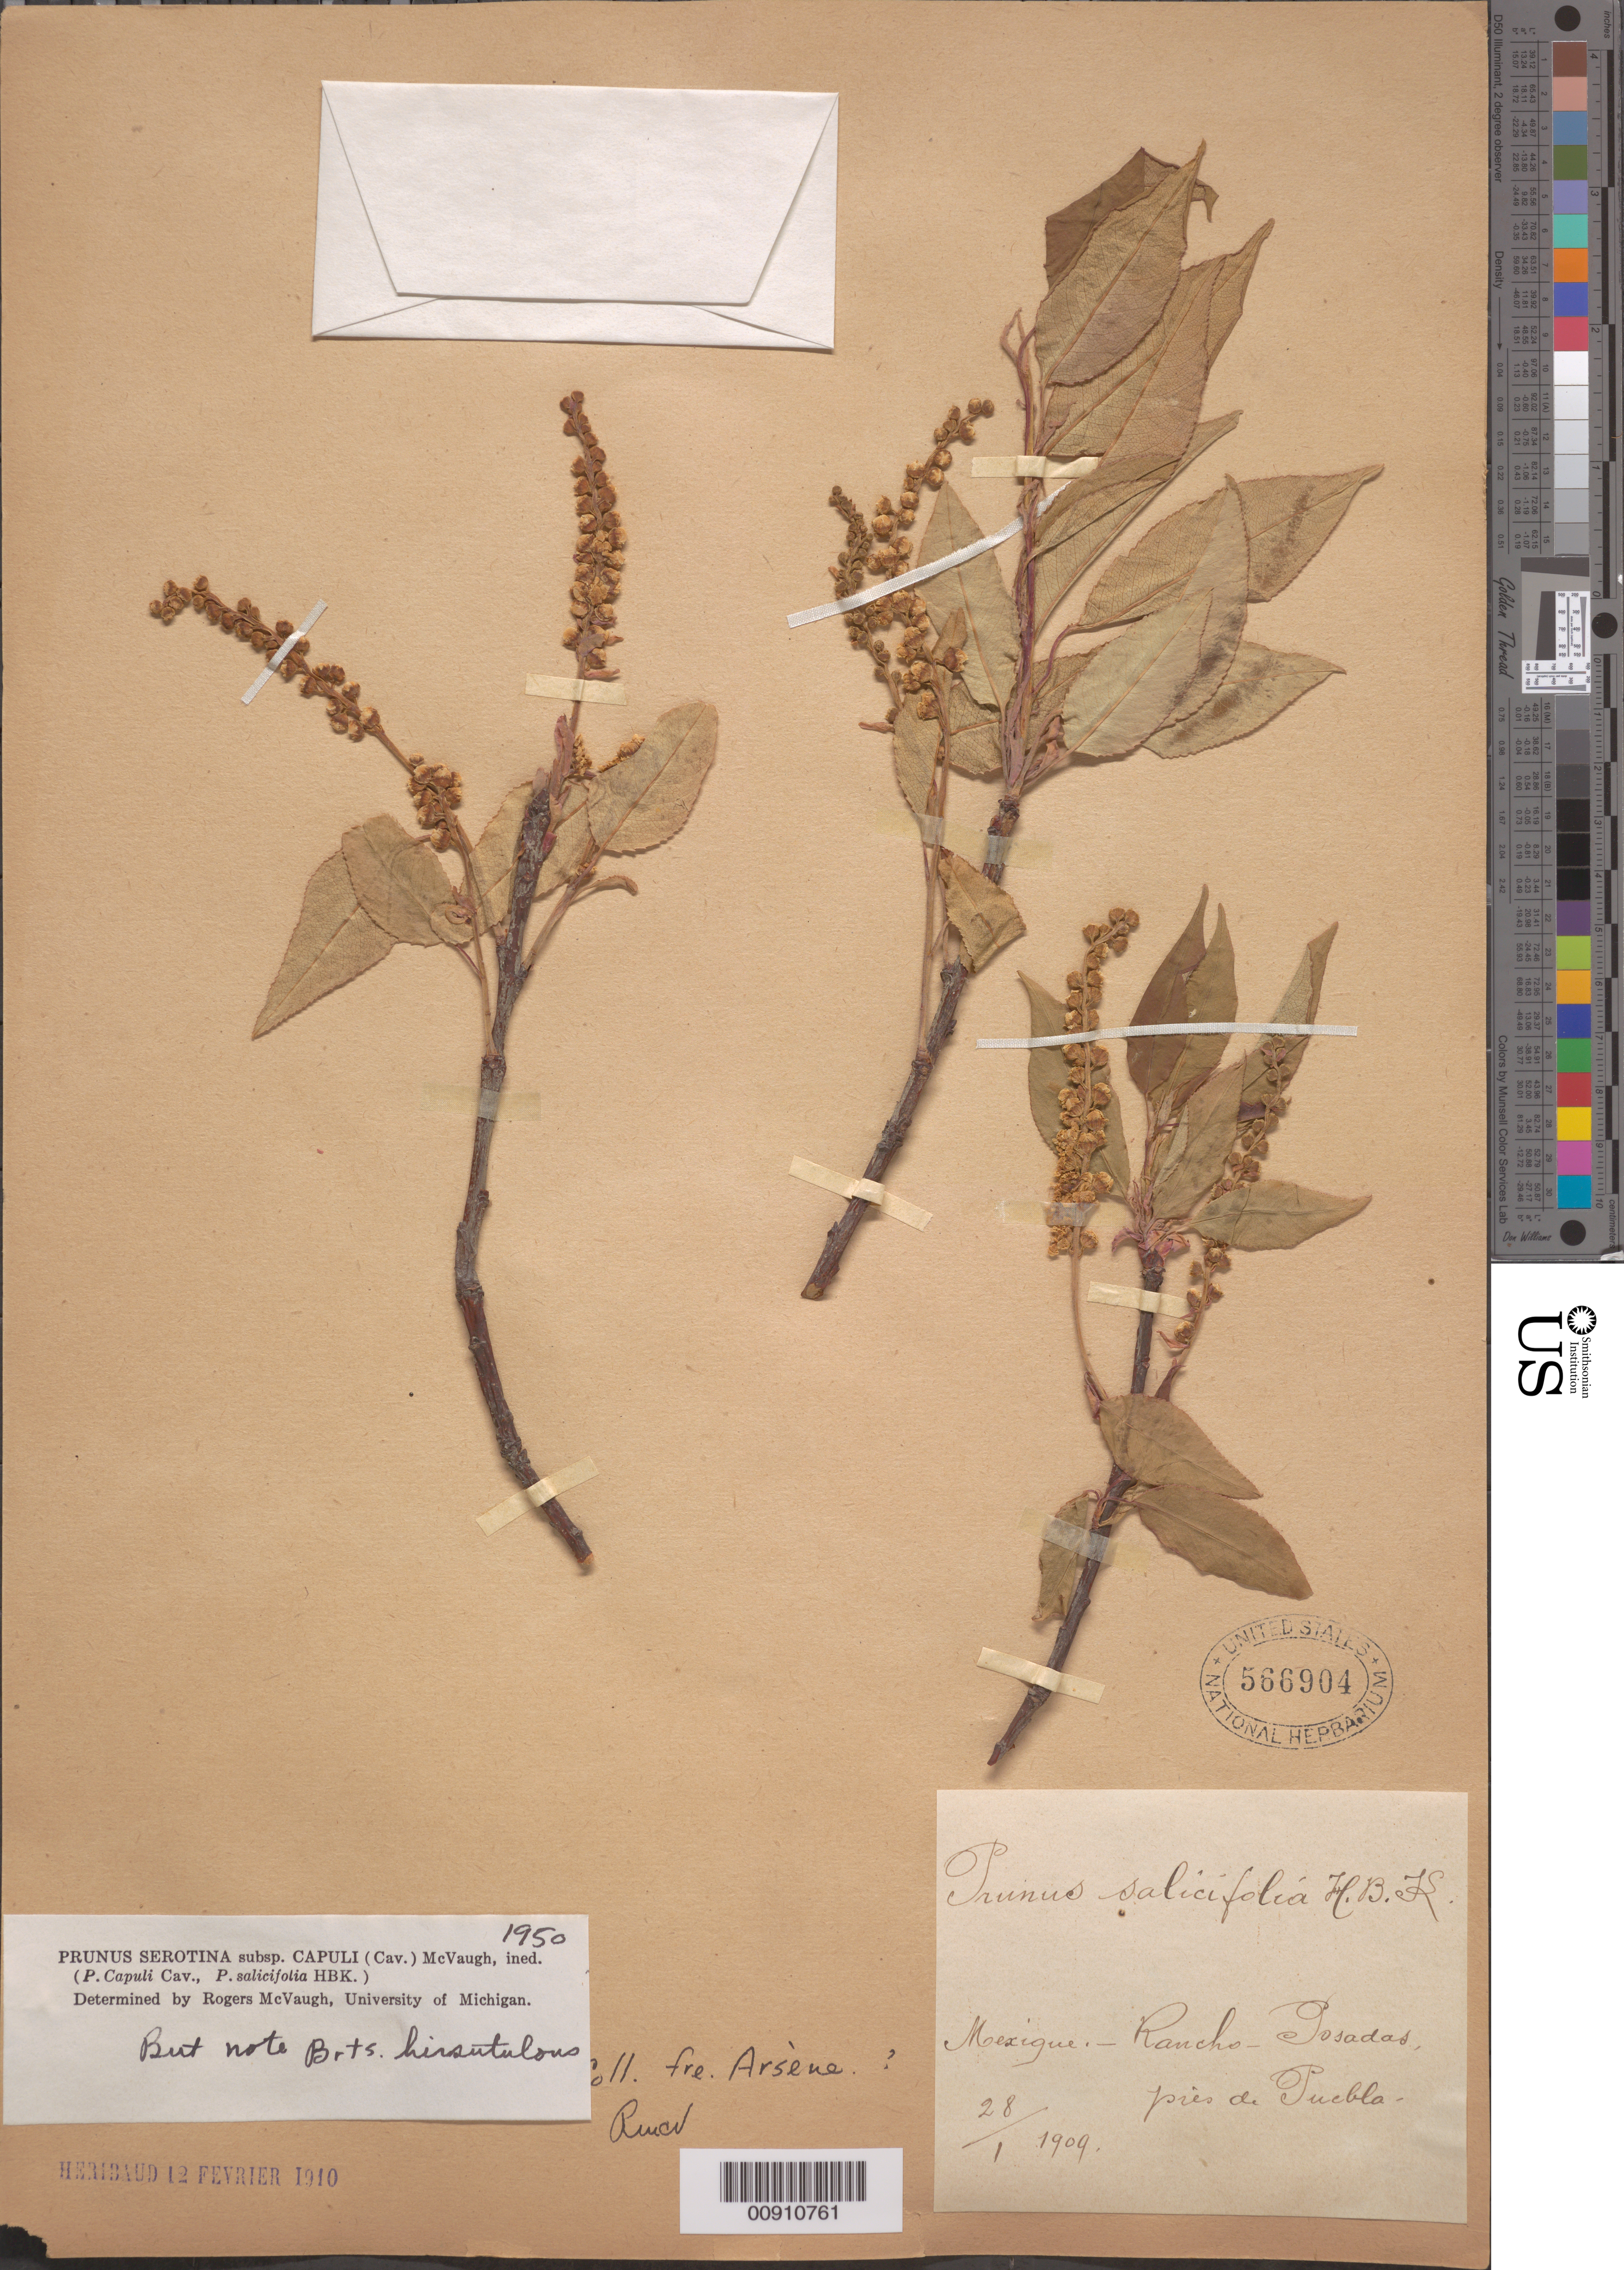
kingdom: Plantae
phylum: Tracheophyta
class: Magnoliopsida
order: Rosales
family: Rosaceae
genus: Prunus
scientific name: Prunus serotina var. salicifolia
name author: (Kunth) Koehne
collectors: Bro. G. Arsène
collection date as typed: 28 Jan 1909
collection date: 1909-01-28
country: Mexico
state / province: Puebla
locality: Rancho Posadas, près Puebla.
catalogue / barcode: US 566904